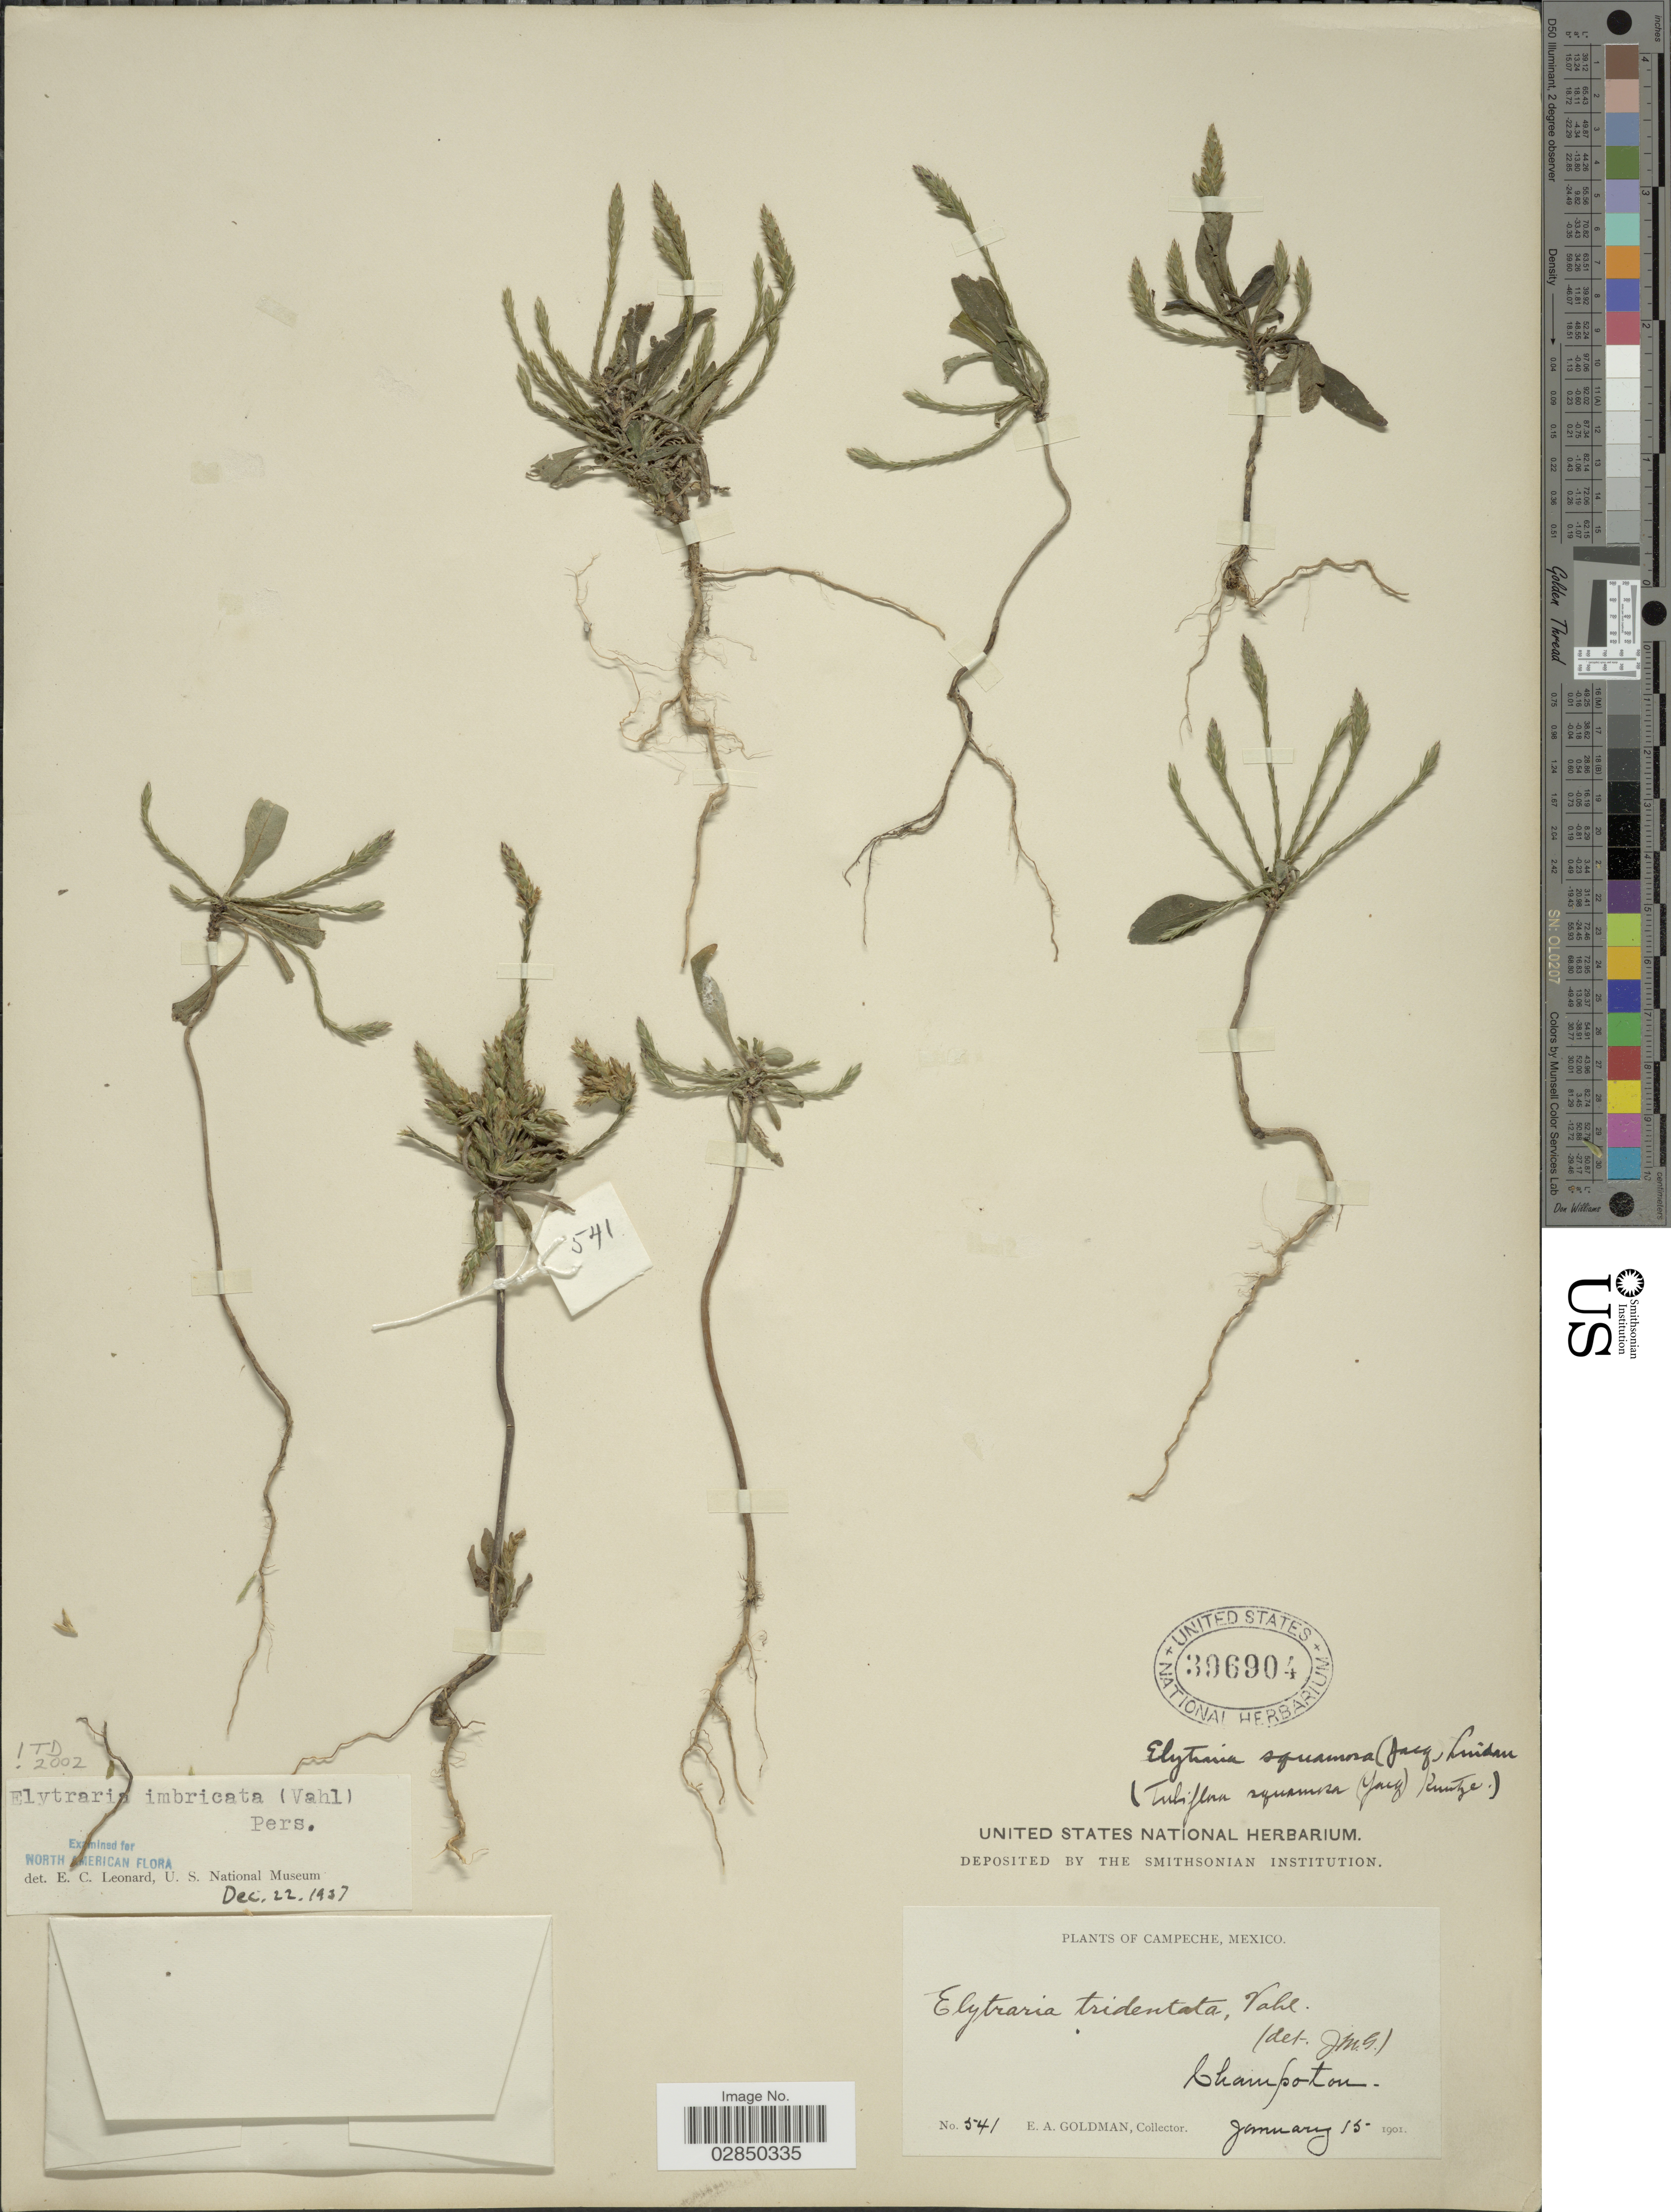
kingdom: Plantae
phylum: Tracheophyta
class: Magnoliopsida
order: Lamiales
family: Acanthaceae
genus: Elytraria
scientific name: Elytraria imbricata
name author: (Vahl) Pers.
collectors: E. A. Goldman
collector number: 541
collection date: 1901-01-15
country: Mexico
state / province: Campeche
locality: Champoton.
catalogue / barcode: US 396904